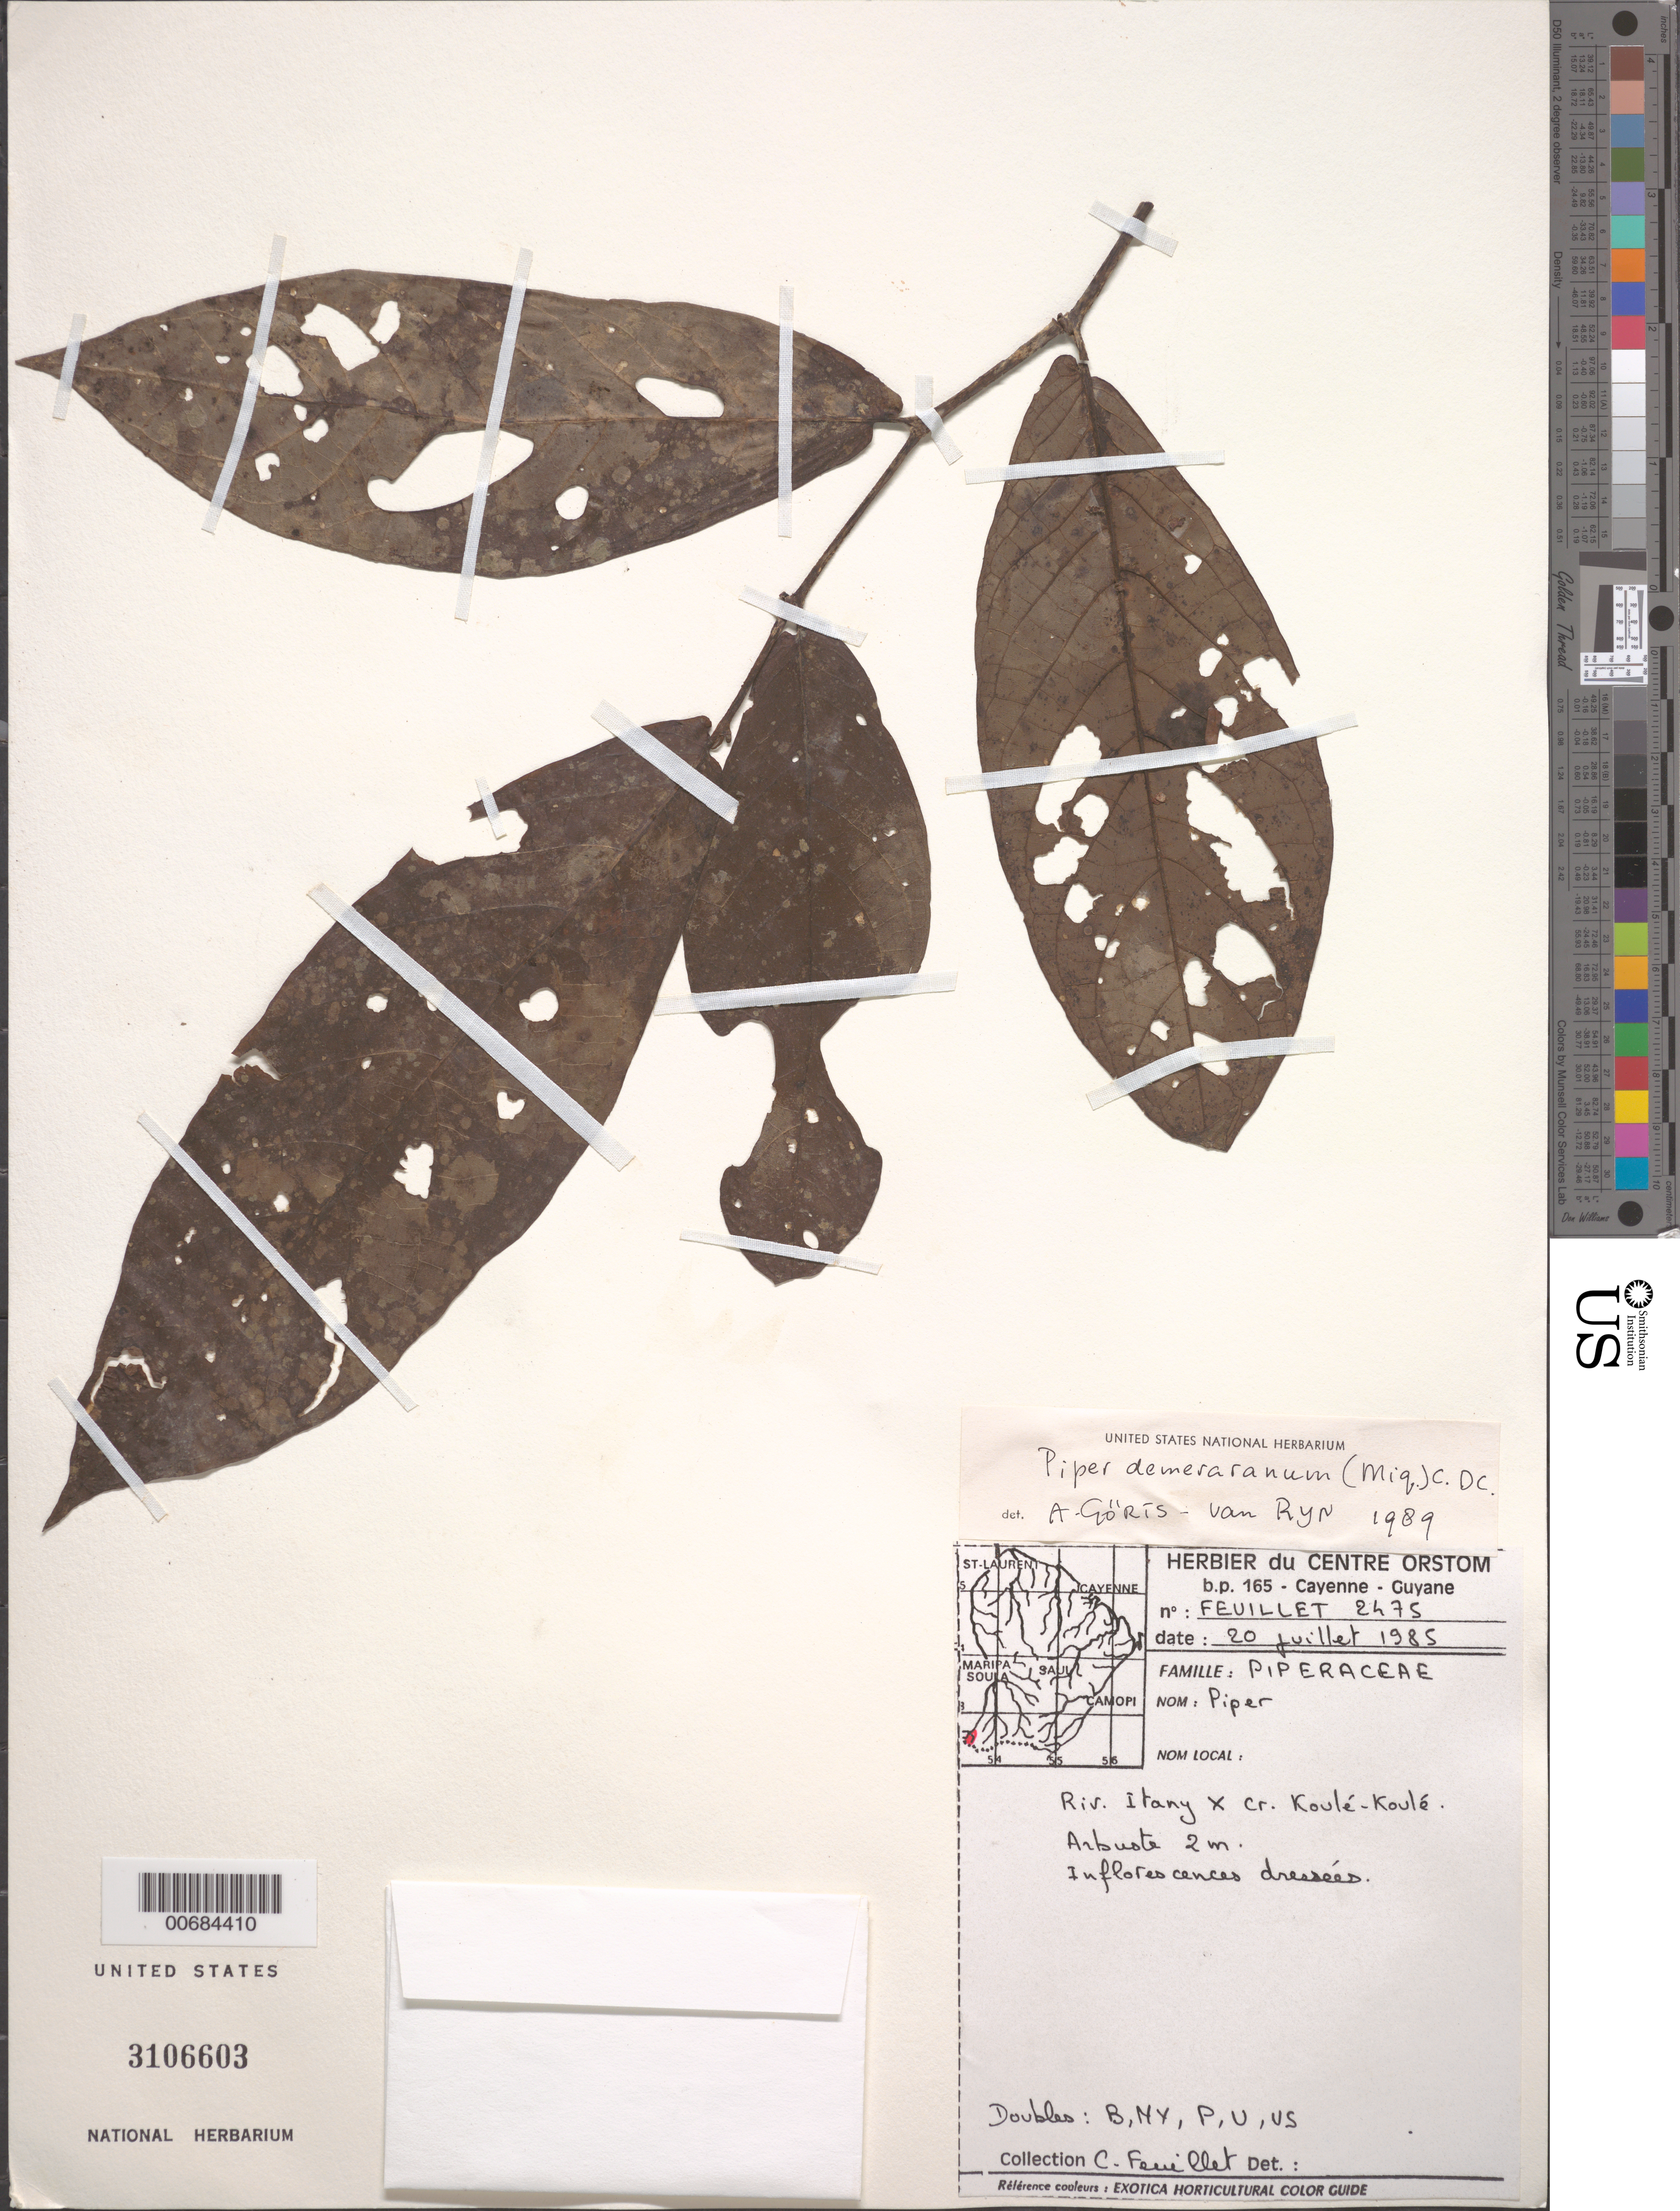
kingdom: Plantae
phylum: Tracheophyta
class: Magnoliopsida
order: Piperales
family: Piperaceae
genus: Piper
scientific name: Piper demeraranum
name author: (Miq.) C. DC.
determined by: Görts-van Rijn, A. R. A.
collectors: C. Feuillet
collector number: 2475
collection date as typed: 20-Jul-85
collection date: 1985-07-20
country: French Guiana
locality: Rivière Itany, confluent avec de la crique Koulé-Koulé, Monts Tumuc-Humac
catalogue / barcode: US 3106603